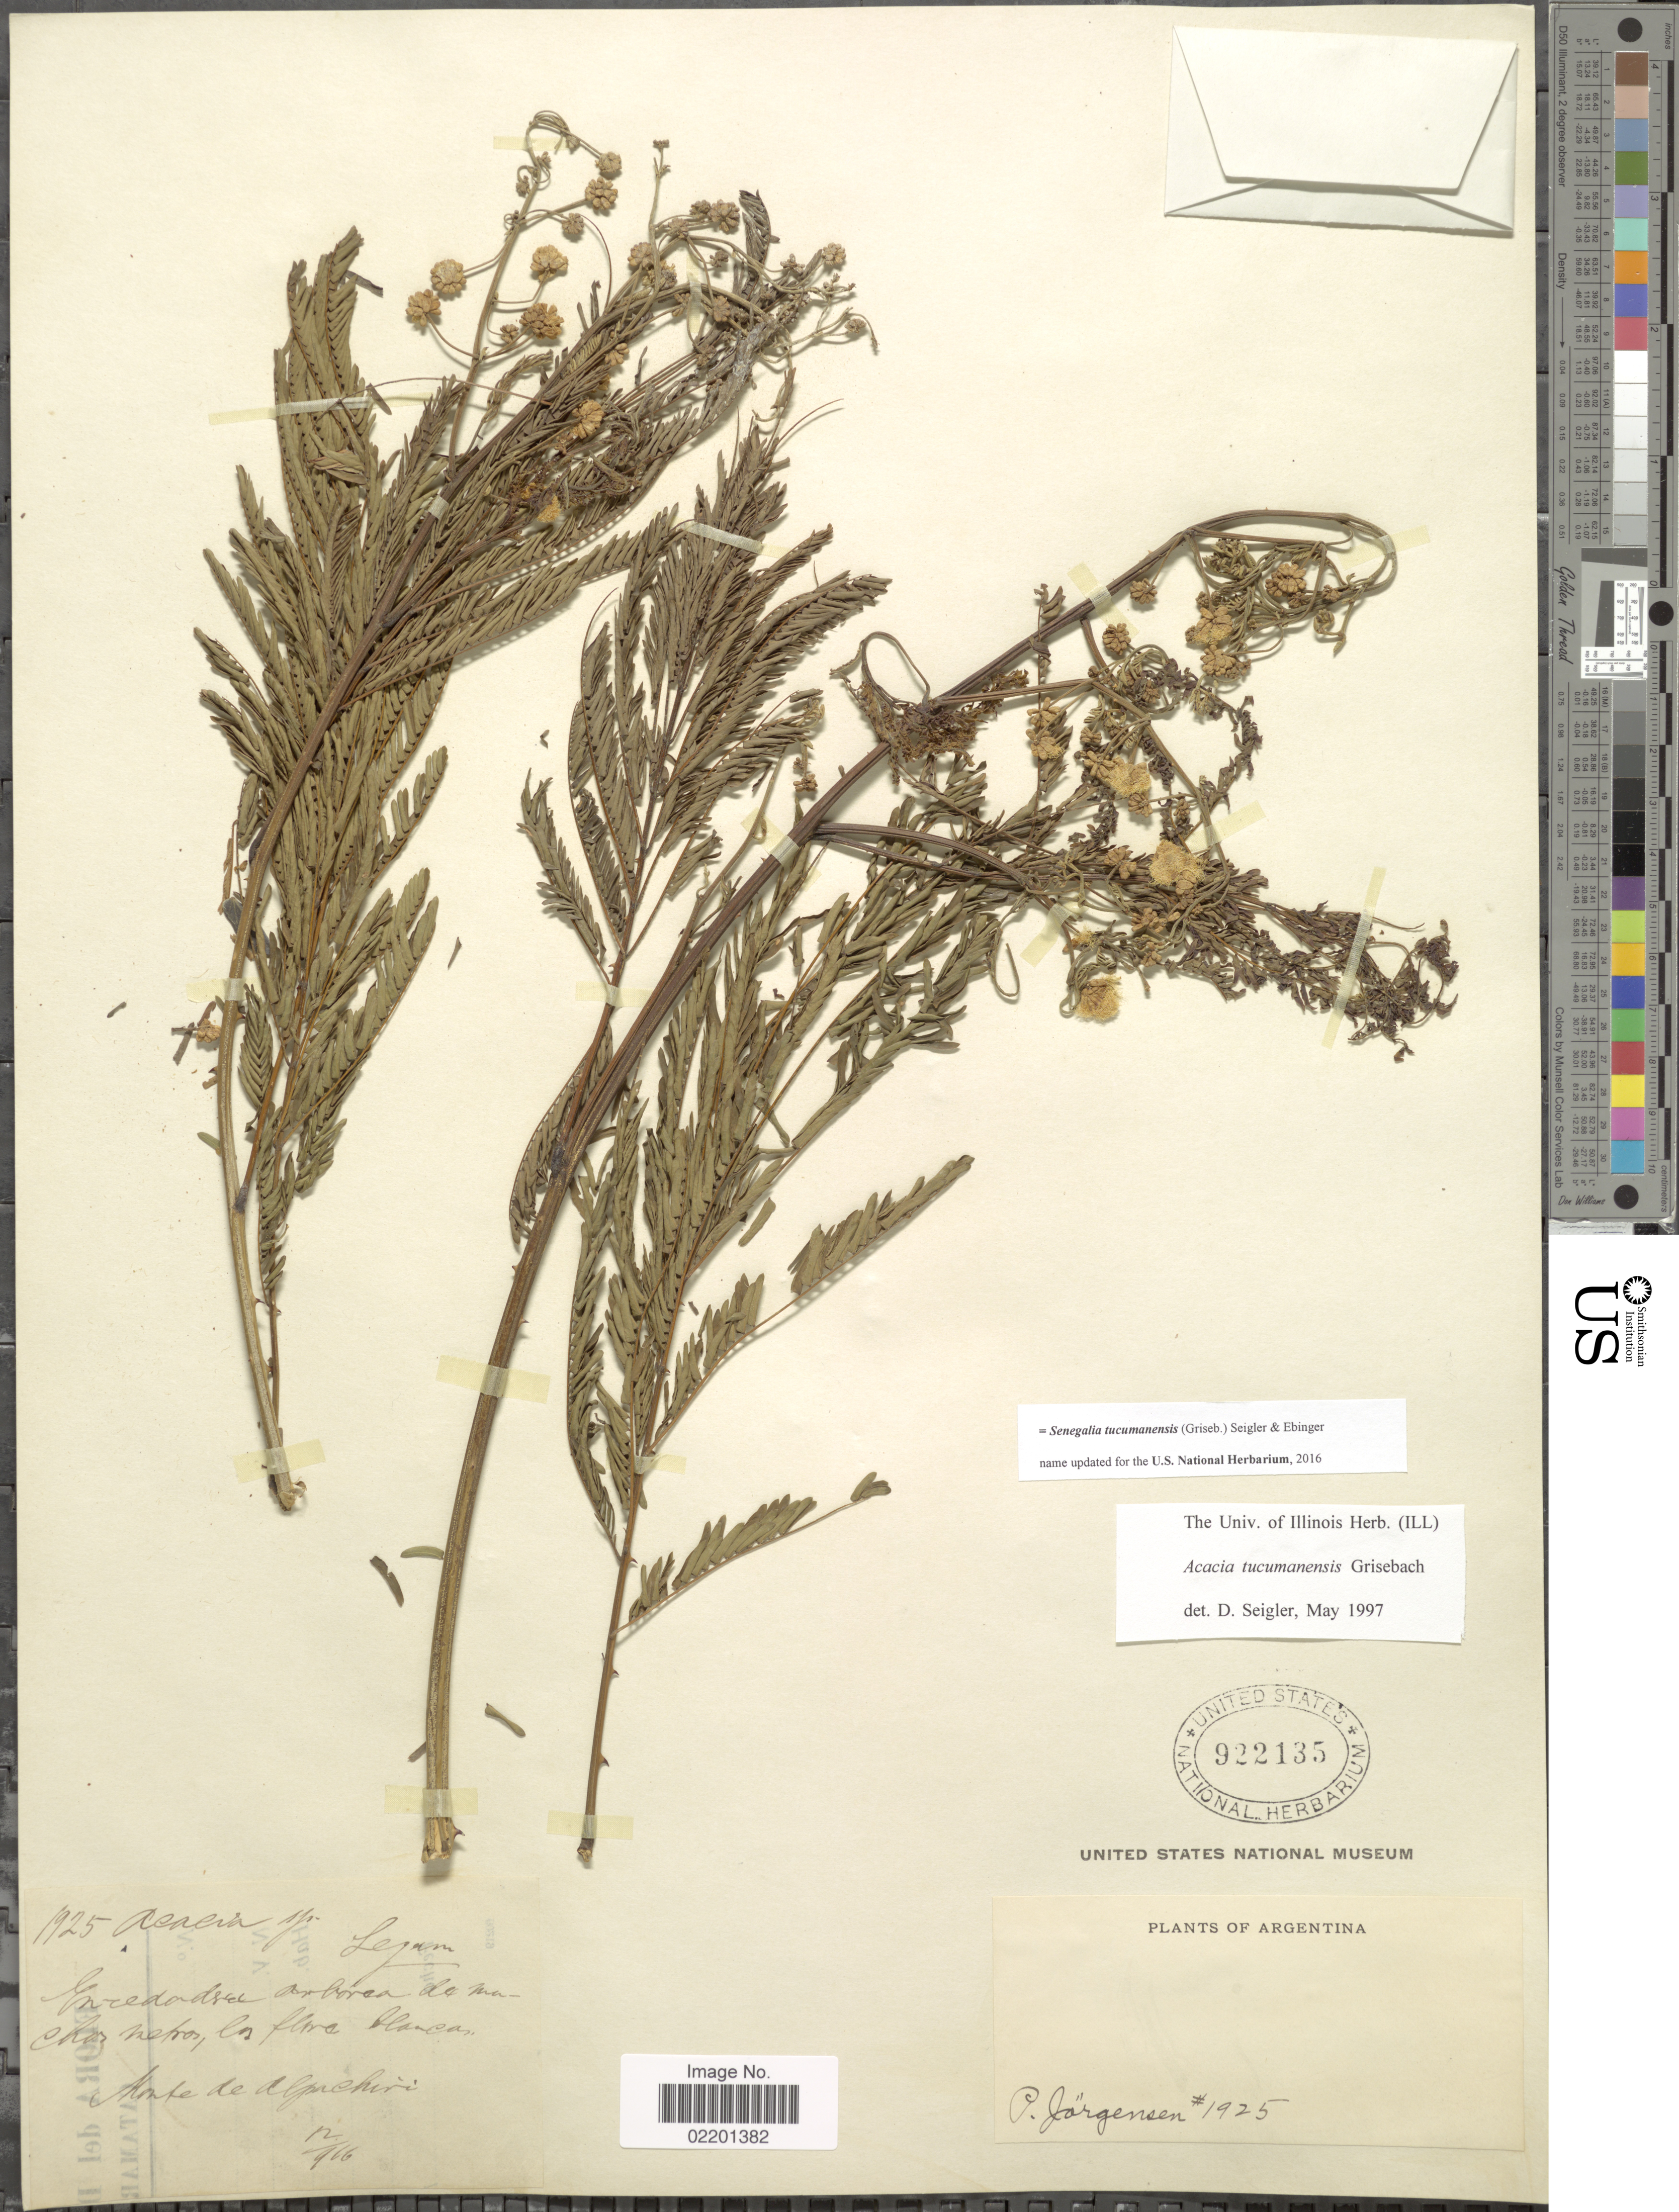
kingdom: Plantae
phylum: Tracheophyta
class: Magnoliopsida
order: Fabales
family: Fabaceae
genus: Senegalia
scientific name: Senegalia tucumanensis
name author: (Griseb.) Seigler & Ebinger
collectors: P. Jörgensen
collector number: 1925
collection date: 1916-12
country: Argentina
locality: Monte de Alpachiri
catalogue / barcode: US 922135